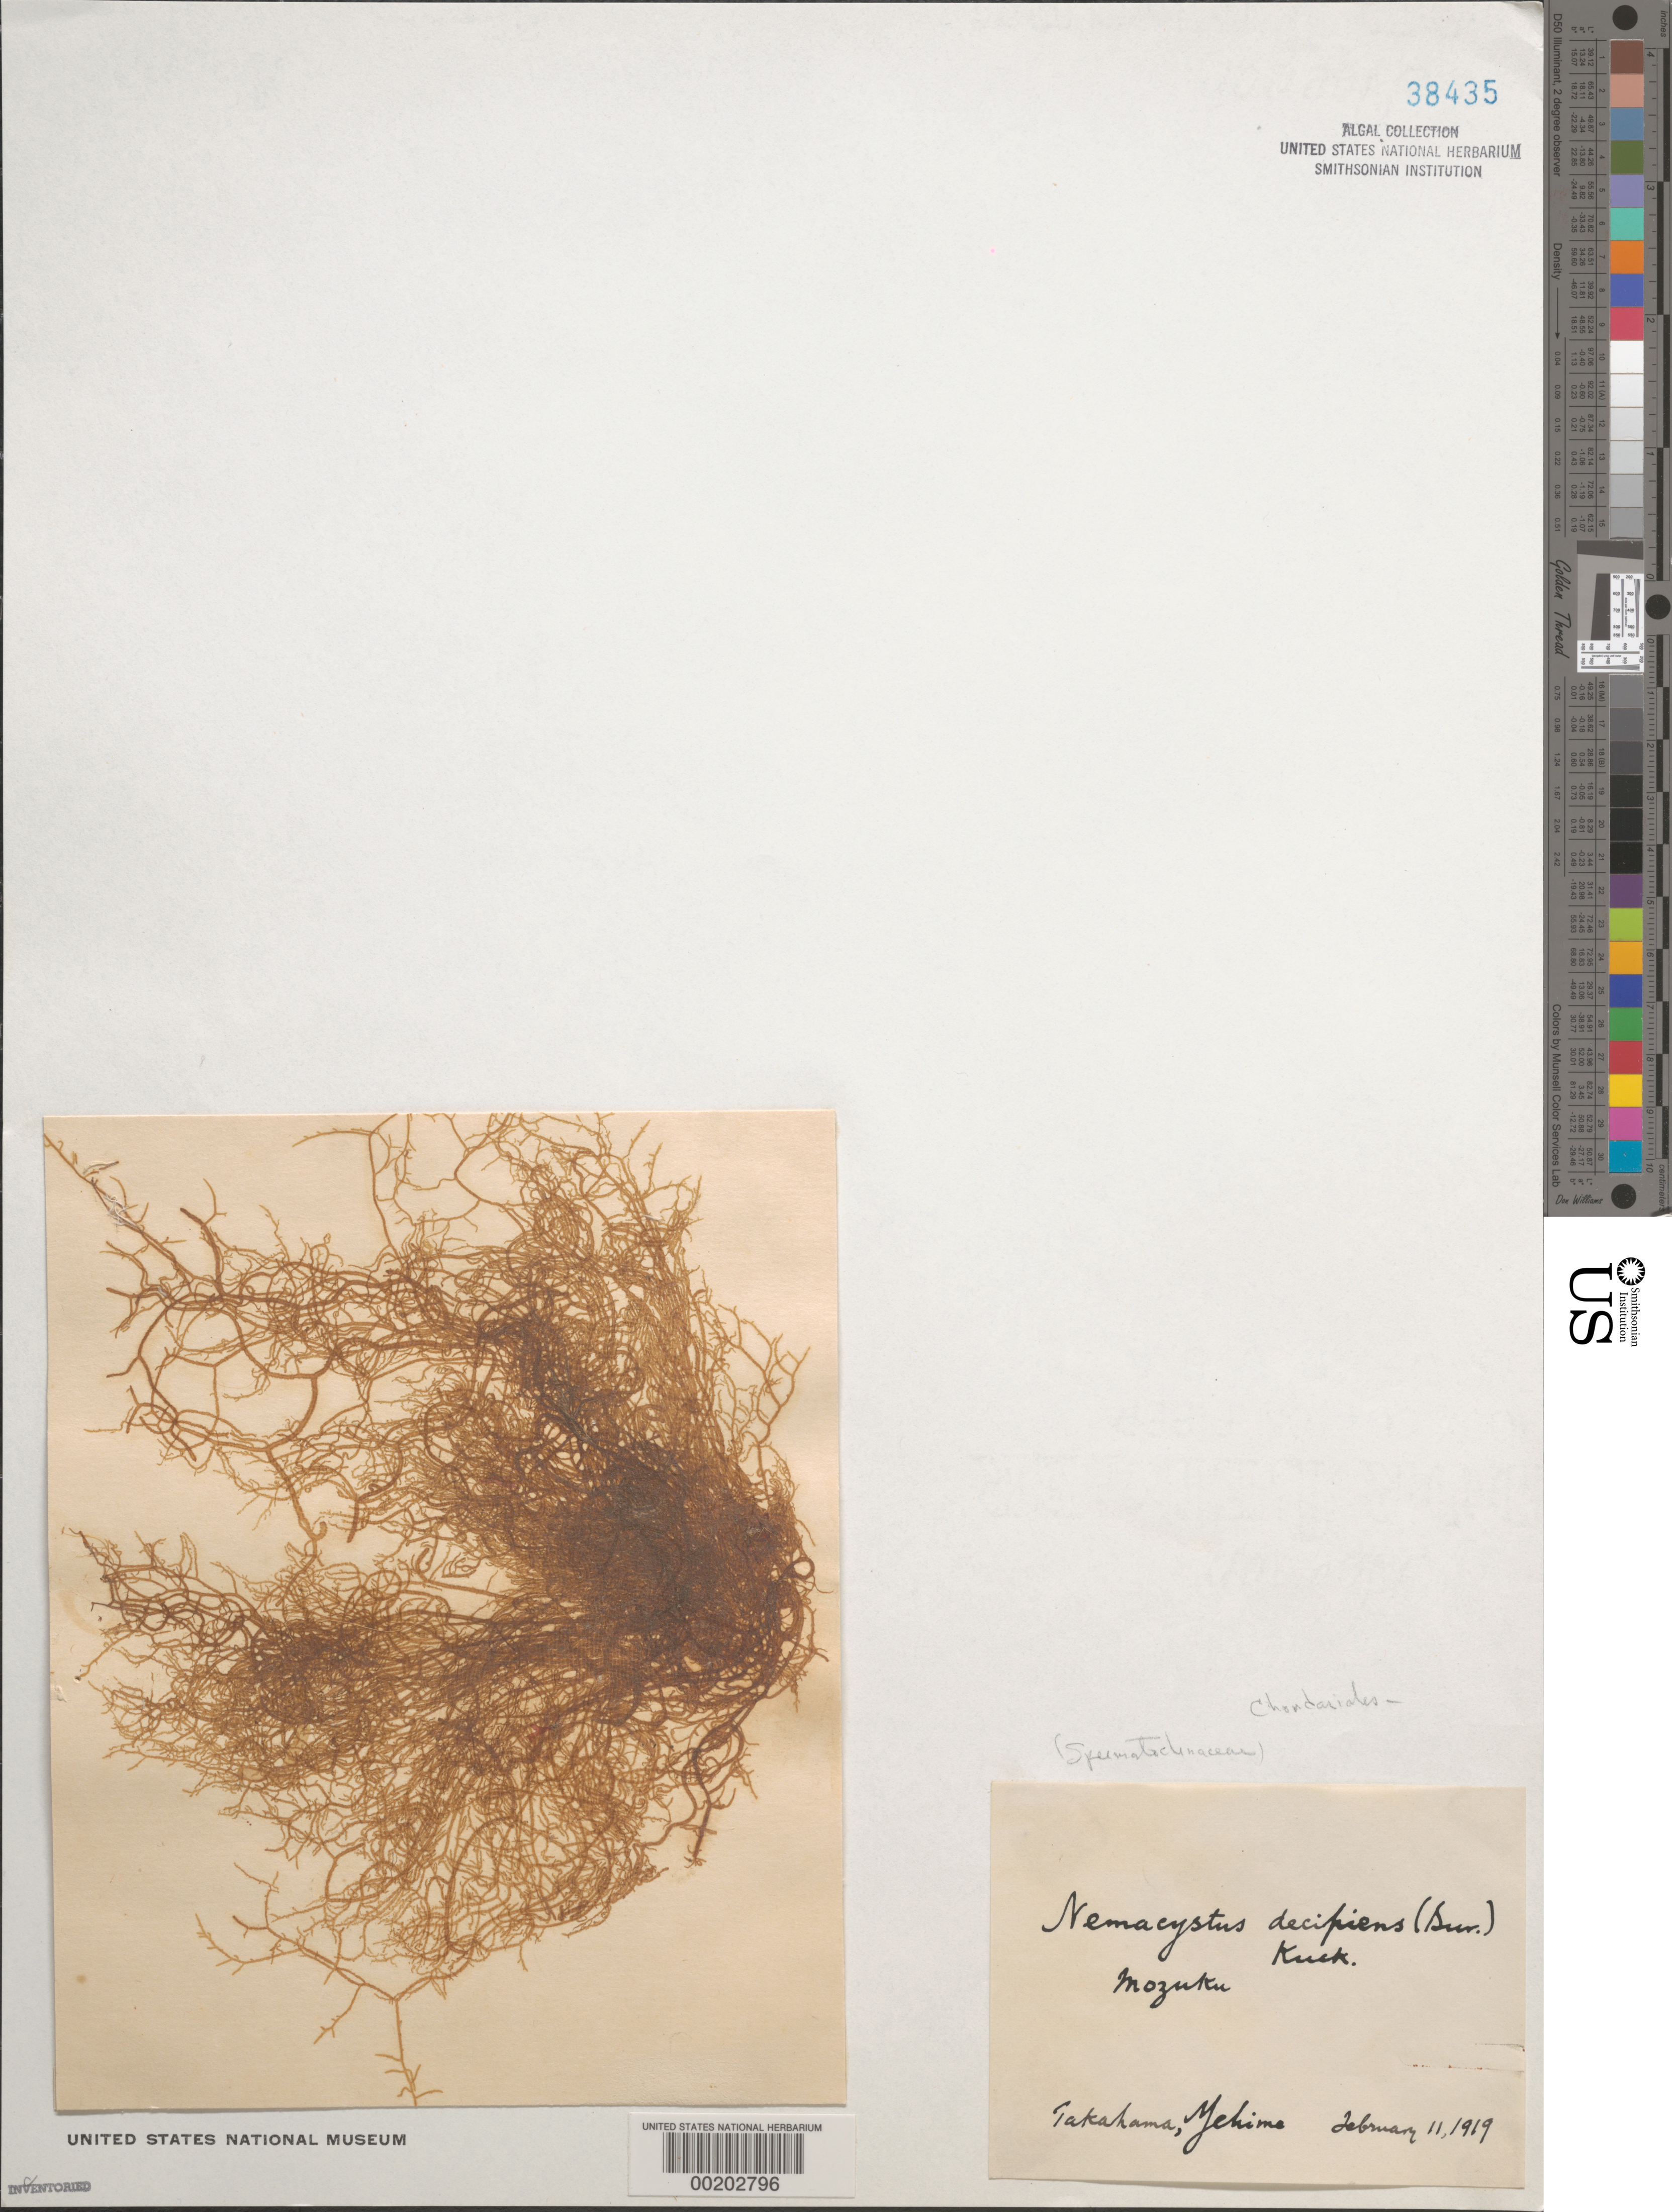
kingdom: Chromista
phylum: Ochrophyta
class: Phaeophyceae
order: Ectocarpales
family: Chordariaceae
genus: Nemacystus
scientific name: Nemacystus decipiens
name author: (Suringar) Kuckuck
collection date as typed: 11 Feb 1919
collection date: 1919-02-11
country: Japan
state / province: Ehime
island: Honshu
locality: Takahama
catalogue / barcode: US 38435